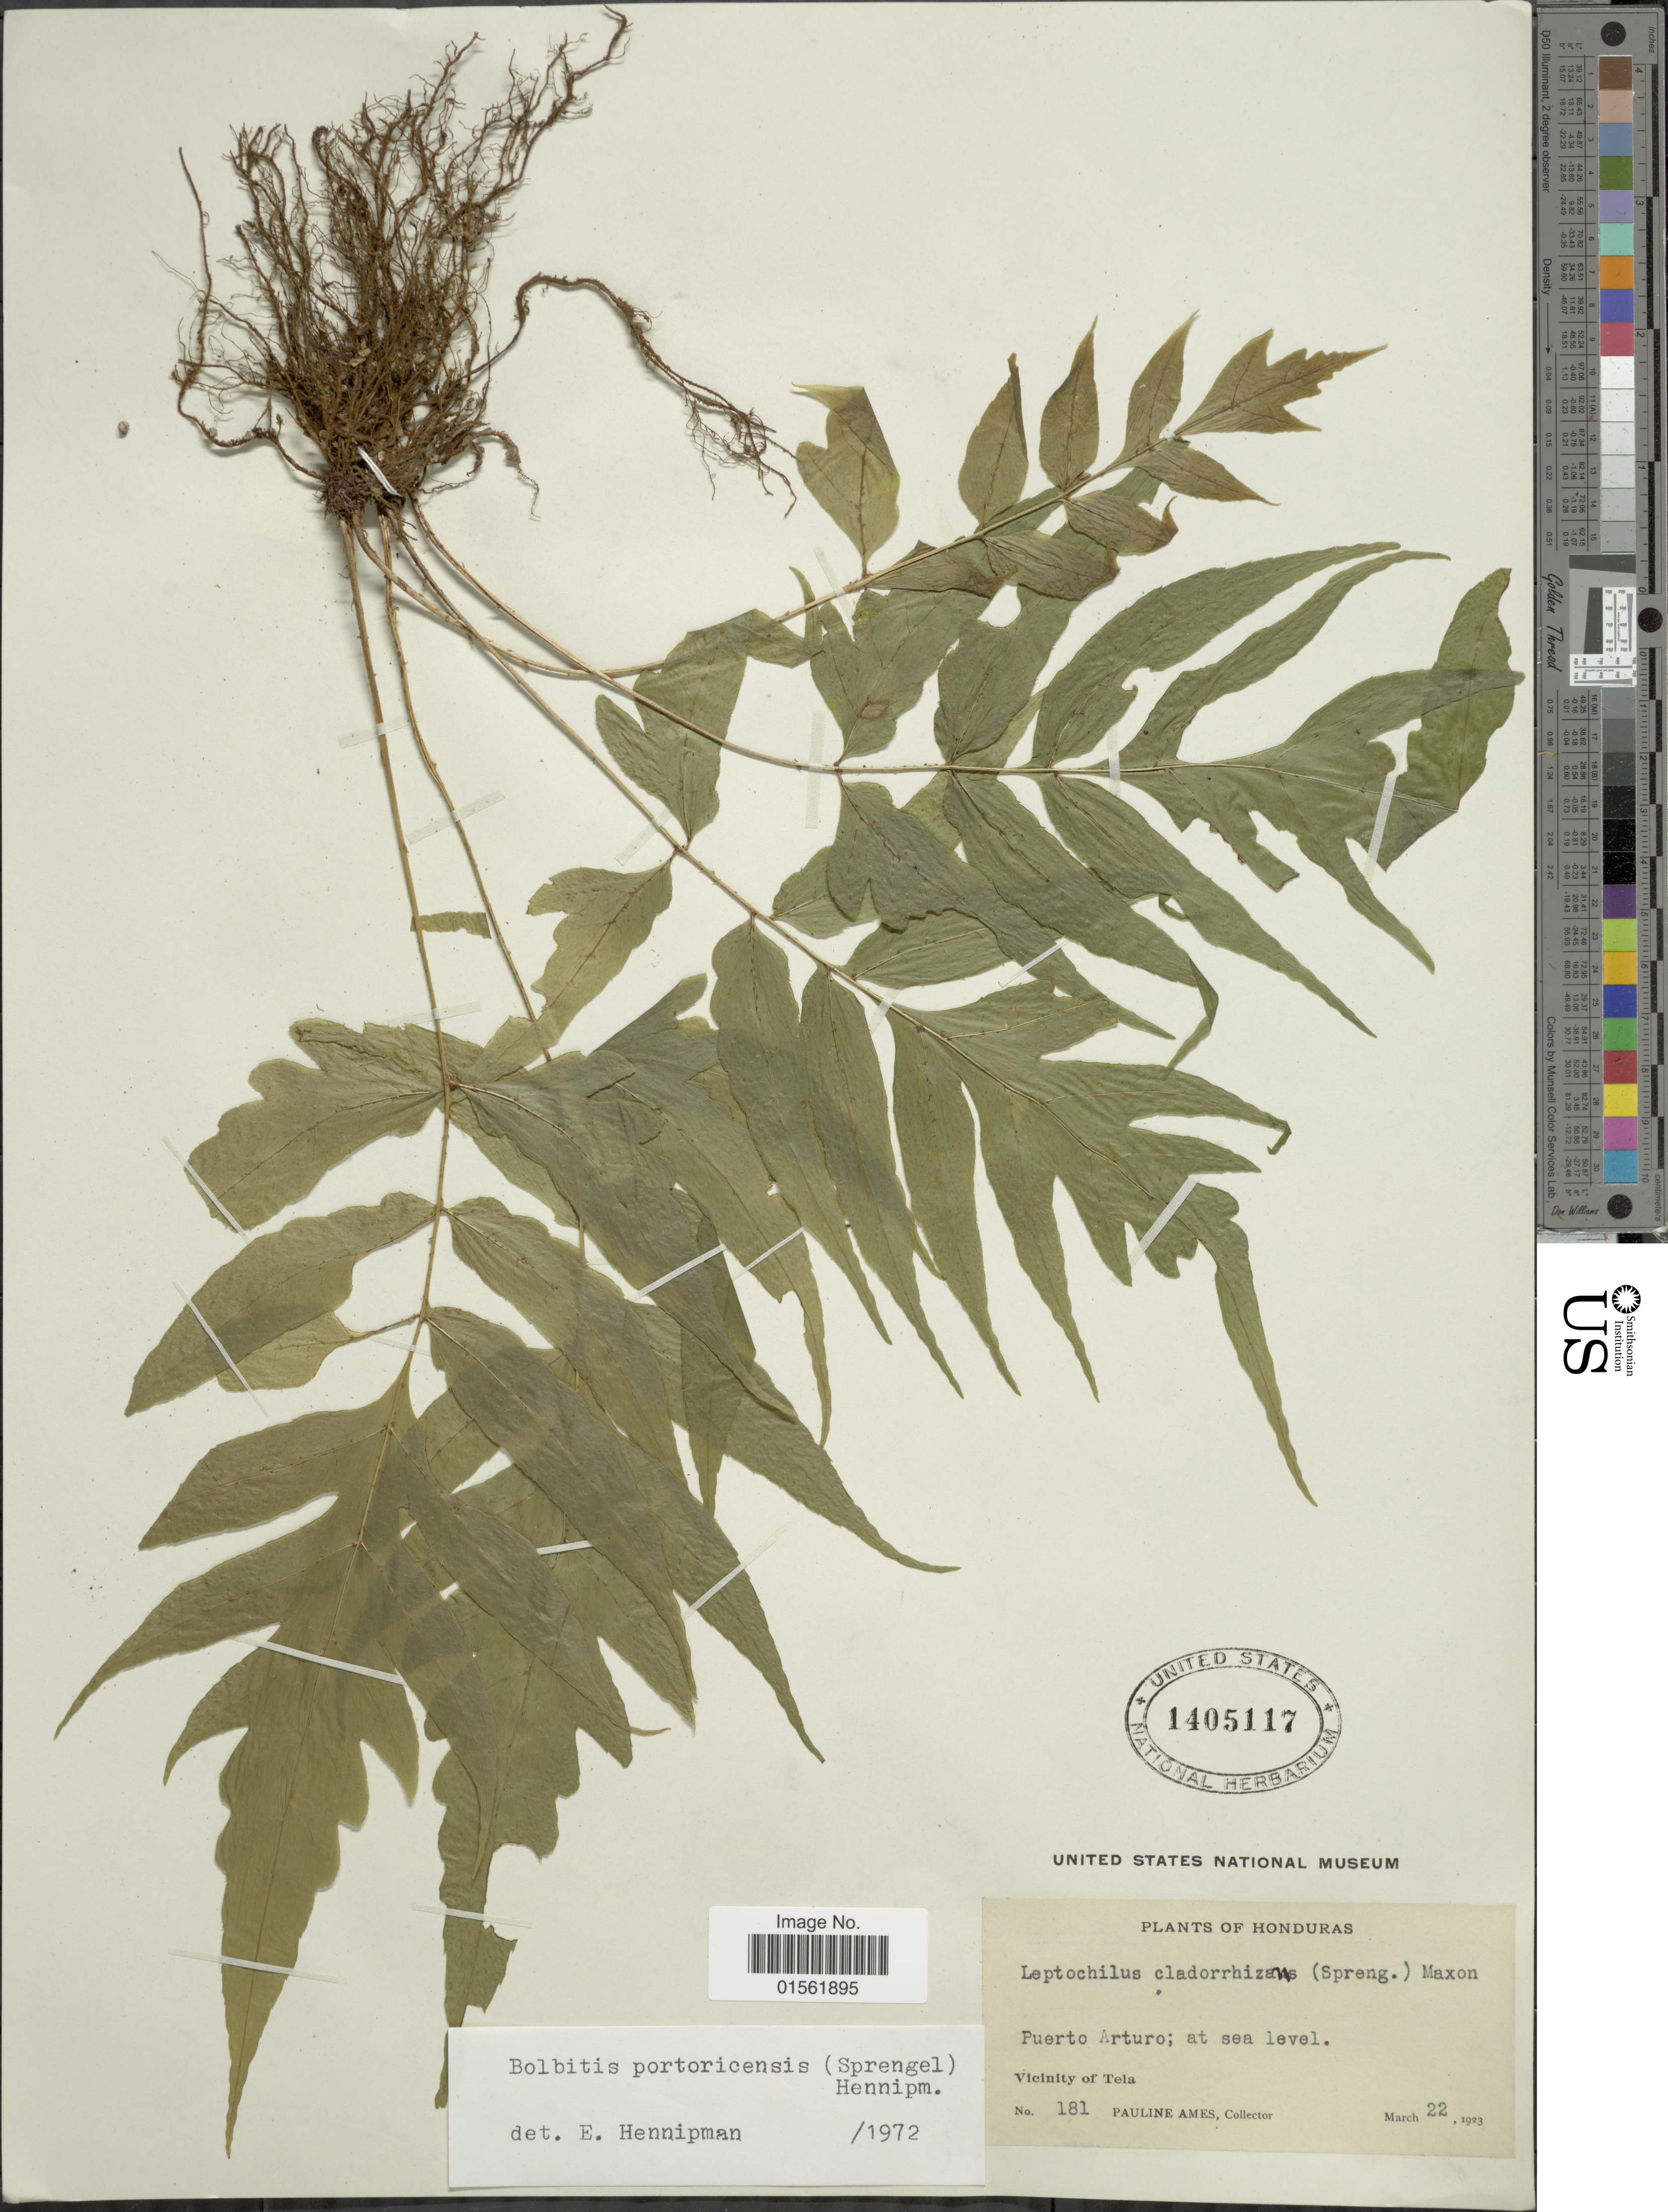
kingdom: Plantae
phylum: Tracheophyta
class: Polypodiopsida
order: Polypodiales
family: Dryopteridaceae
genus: Bolbitis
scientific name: Bolbitis portoricensis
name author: (Spreng.) Hennipman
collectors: P. Ames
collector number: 181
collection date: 1923-03-22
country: Honduras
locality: Puerto Arturo. Vicinity of Tela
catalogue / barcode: US 1405117